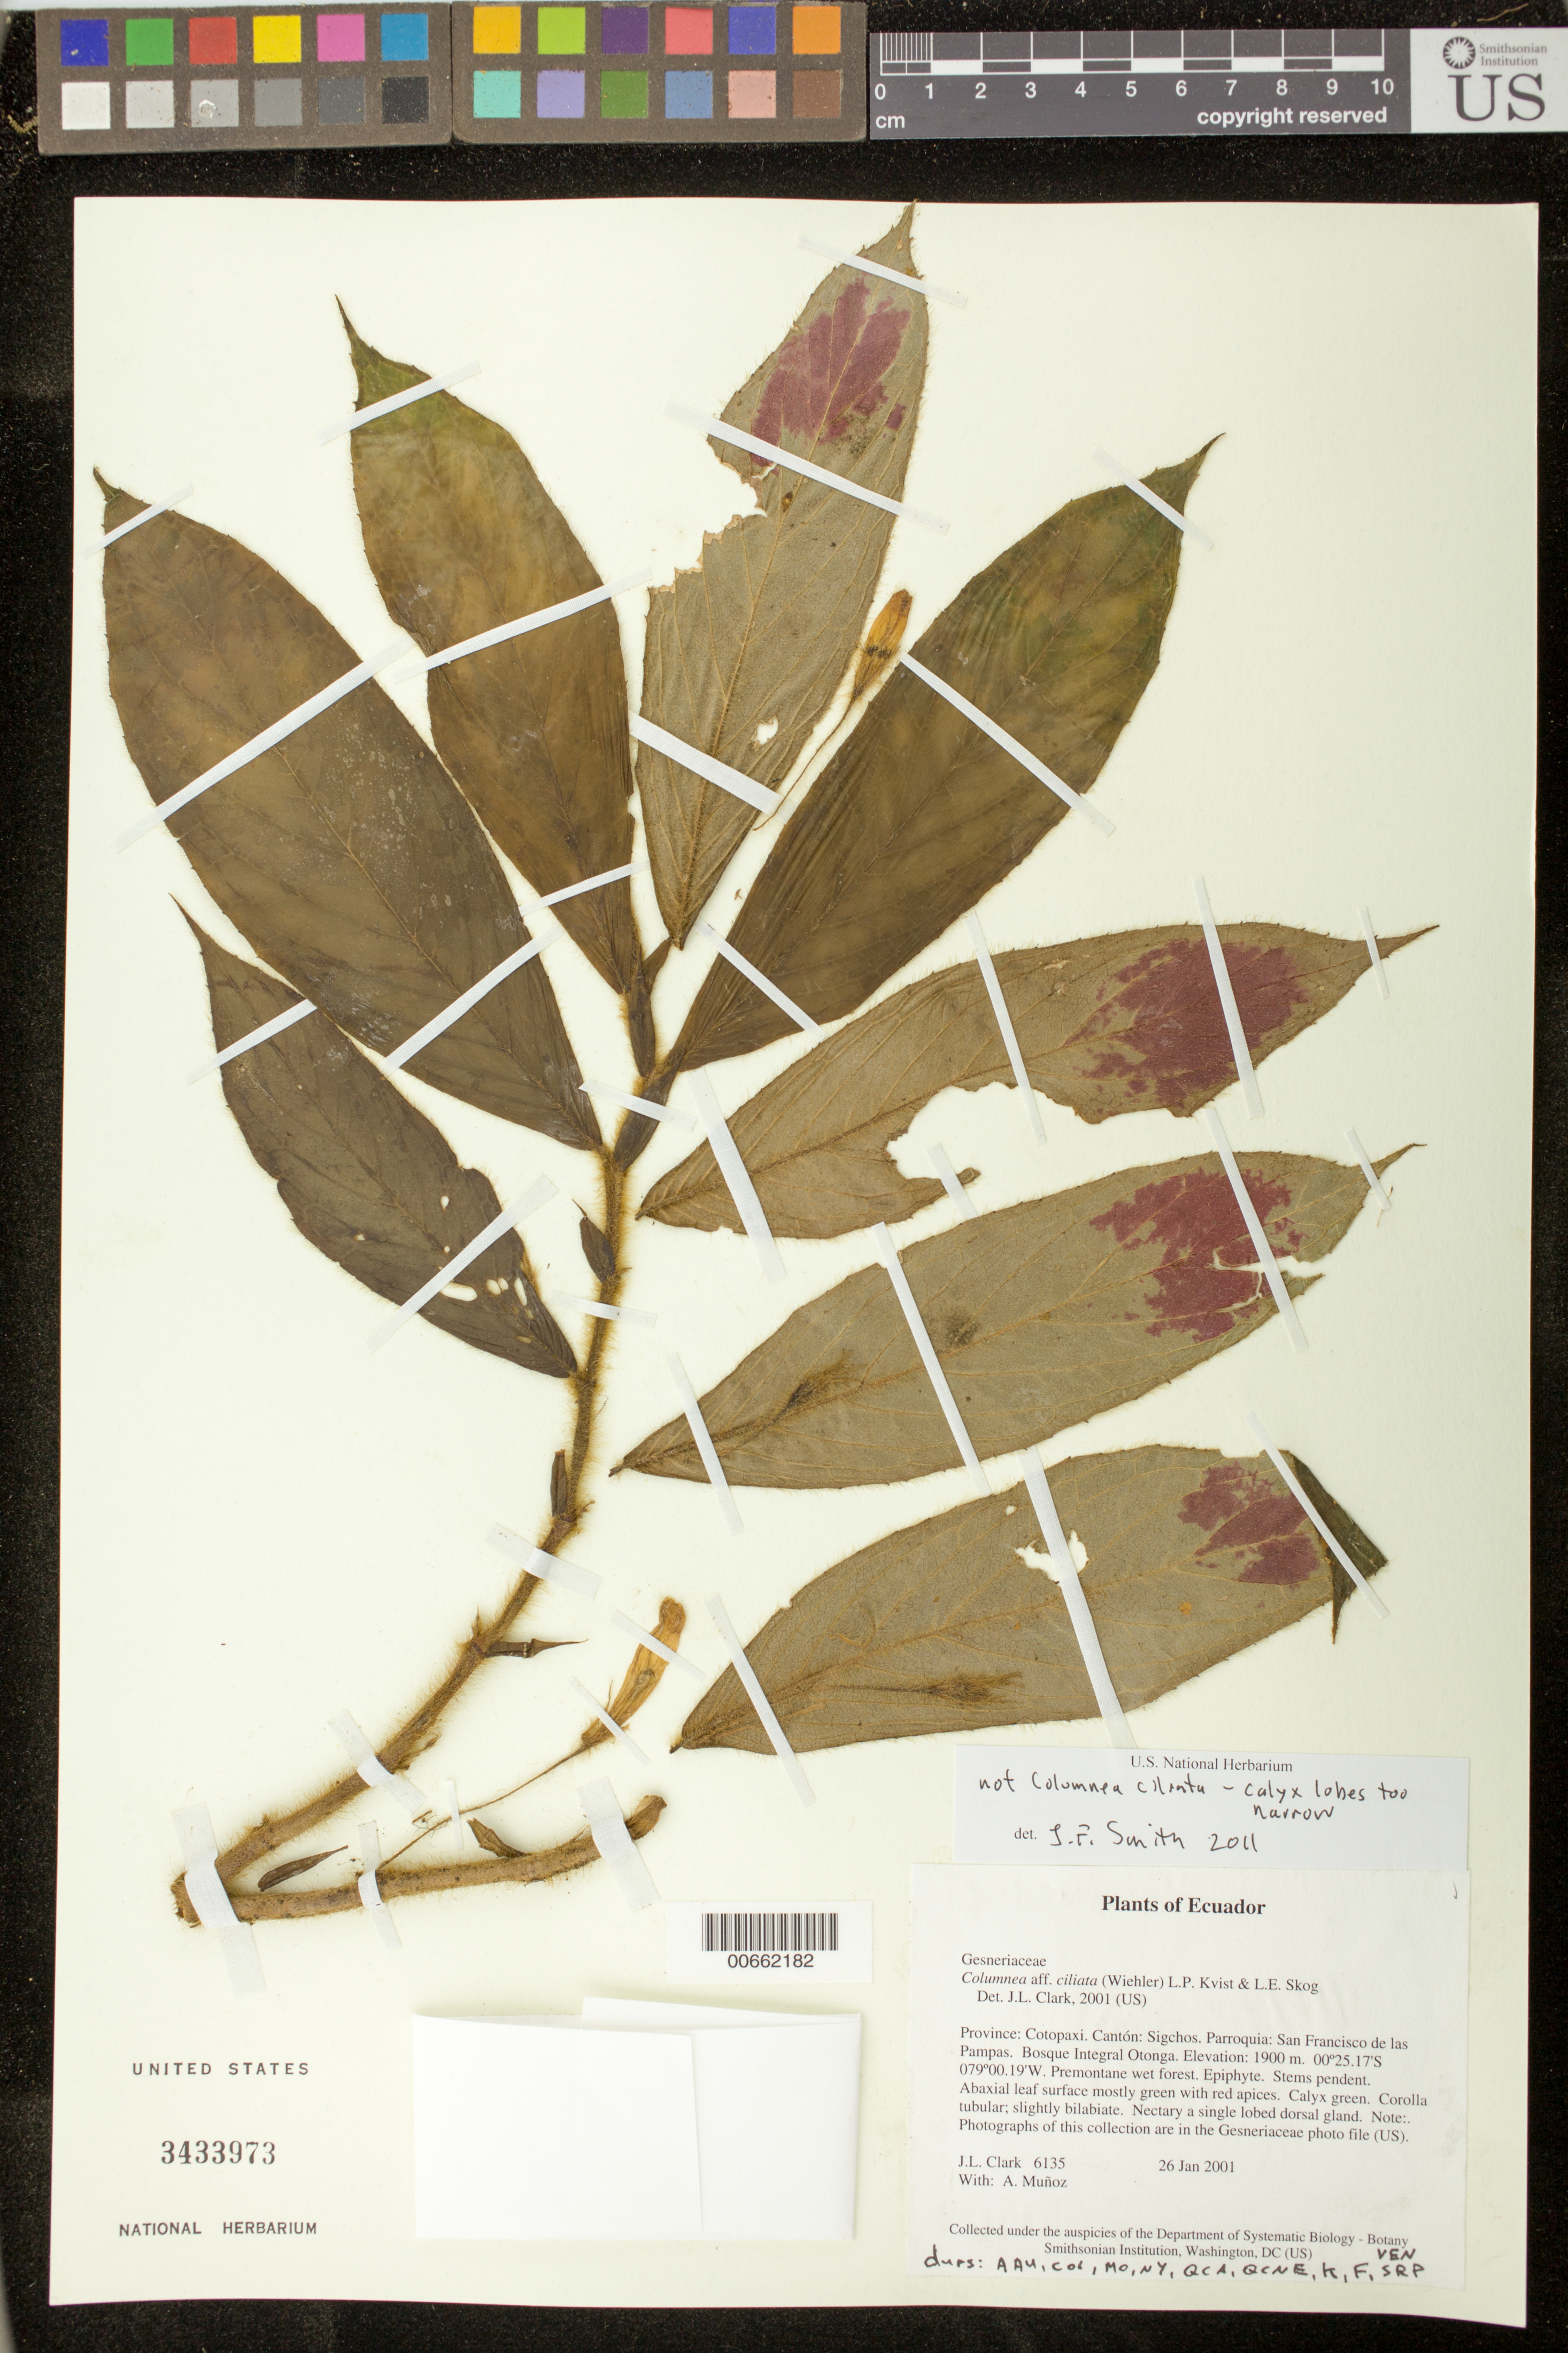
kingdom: Plantae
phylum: Tracheophyta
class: Magnoliopsida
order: Lamiales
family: Gesneriaceae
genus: Columnea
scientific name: Columnea ciliata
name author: (Wiehler) L.P. Kvist & L.E. Skog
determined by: Clark, J. L., (SEL), The Marie Selby Botanical Garden (UNITED STATES)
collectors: J. L. Clark & A. Muñoz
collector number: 6135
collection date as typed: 26 Jan 2001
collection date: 2001-01-26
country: Ecuador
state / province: Cotopaxi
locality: Cantón: Sigchos. Parroquia: San Francisco de las Pampas. Bosque Integral Otonga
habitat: Premontane wet forest.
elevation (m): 1900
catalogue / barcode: US 3433973